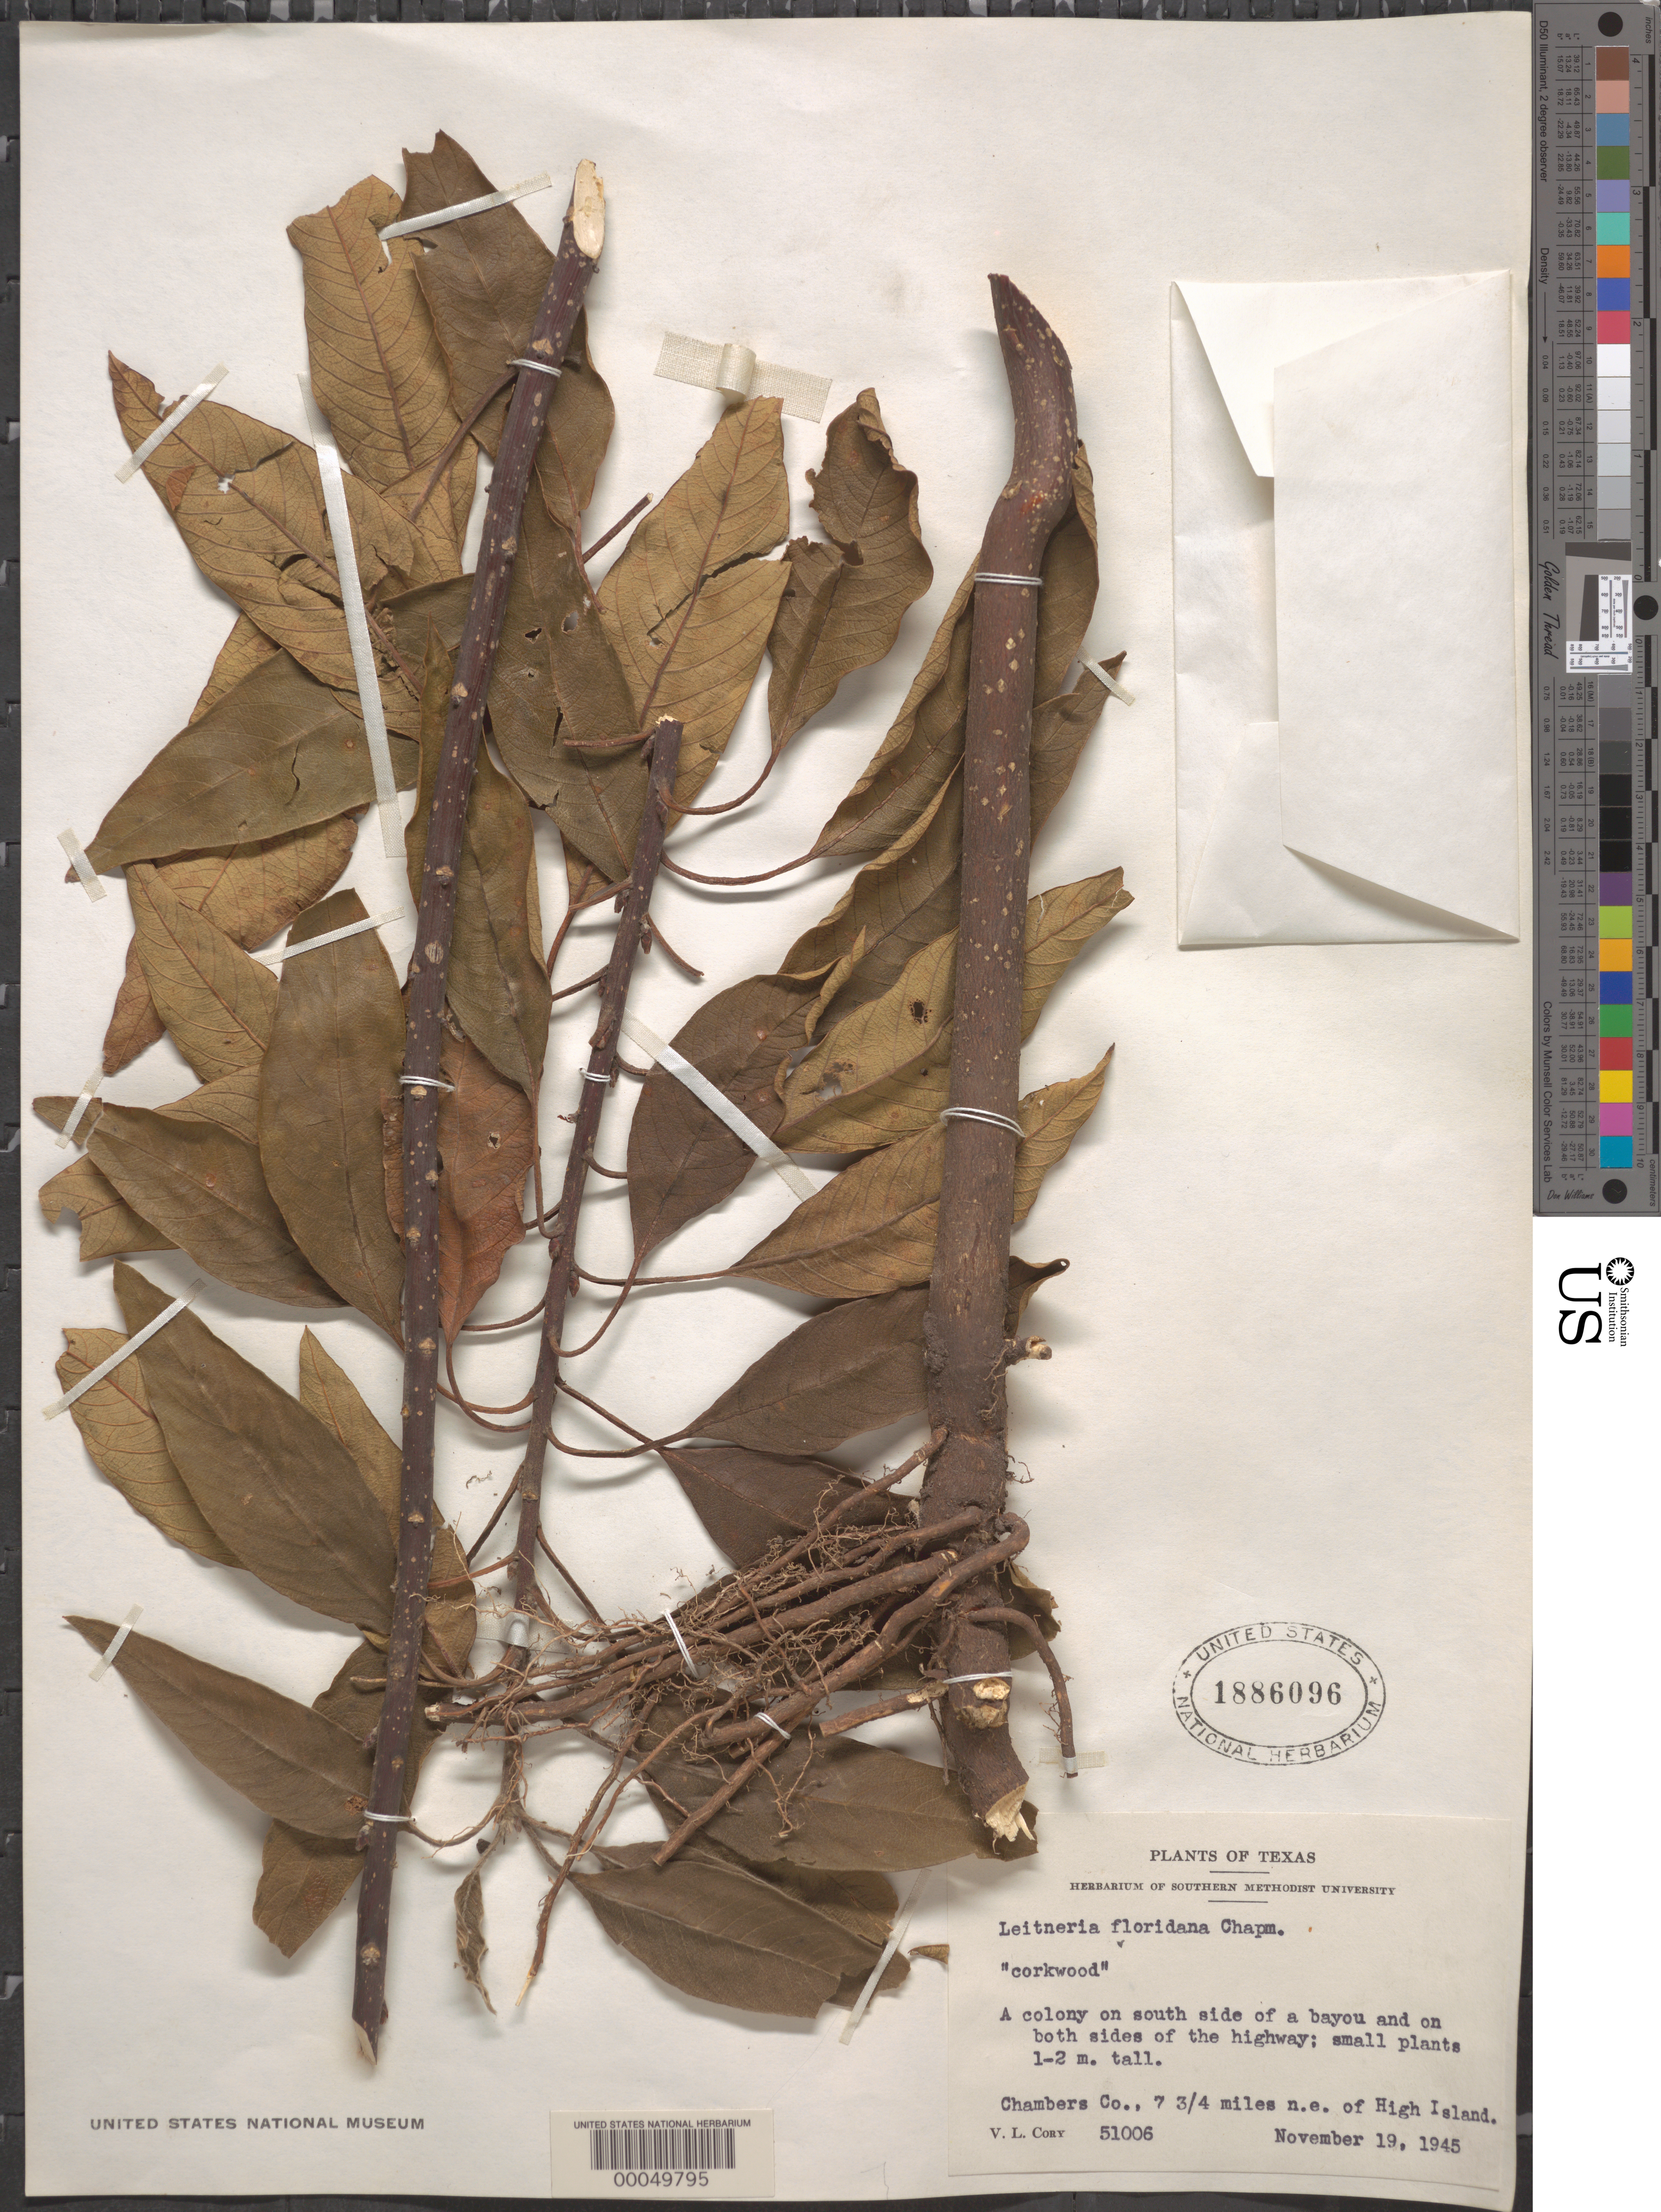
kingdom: Plantae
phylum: Tracheophyta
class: Magnoliopsida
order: Sapindales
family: Simaroubaceae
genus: Leitneria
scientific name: Leitneria floridana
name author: Chapm.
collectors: V. Cory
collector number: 51006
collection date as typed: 19 Nov 1945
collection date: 1945-11-19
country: United States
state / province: Texas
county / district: Chambers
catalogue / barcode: US 1886096